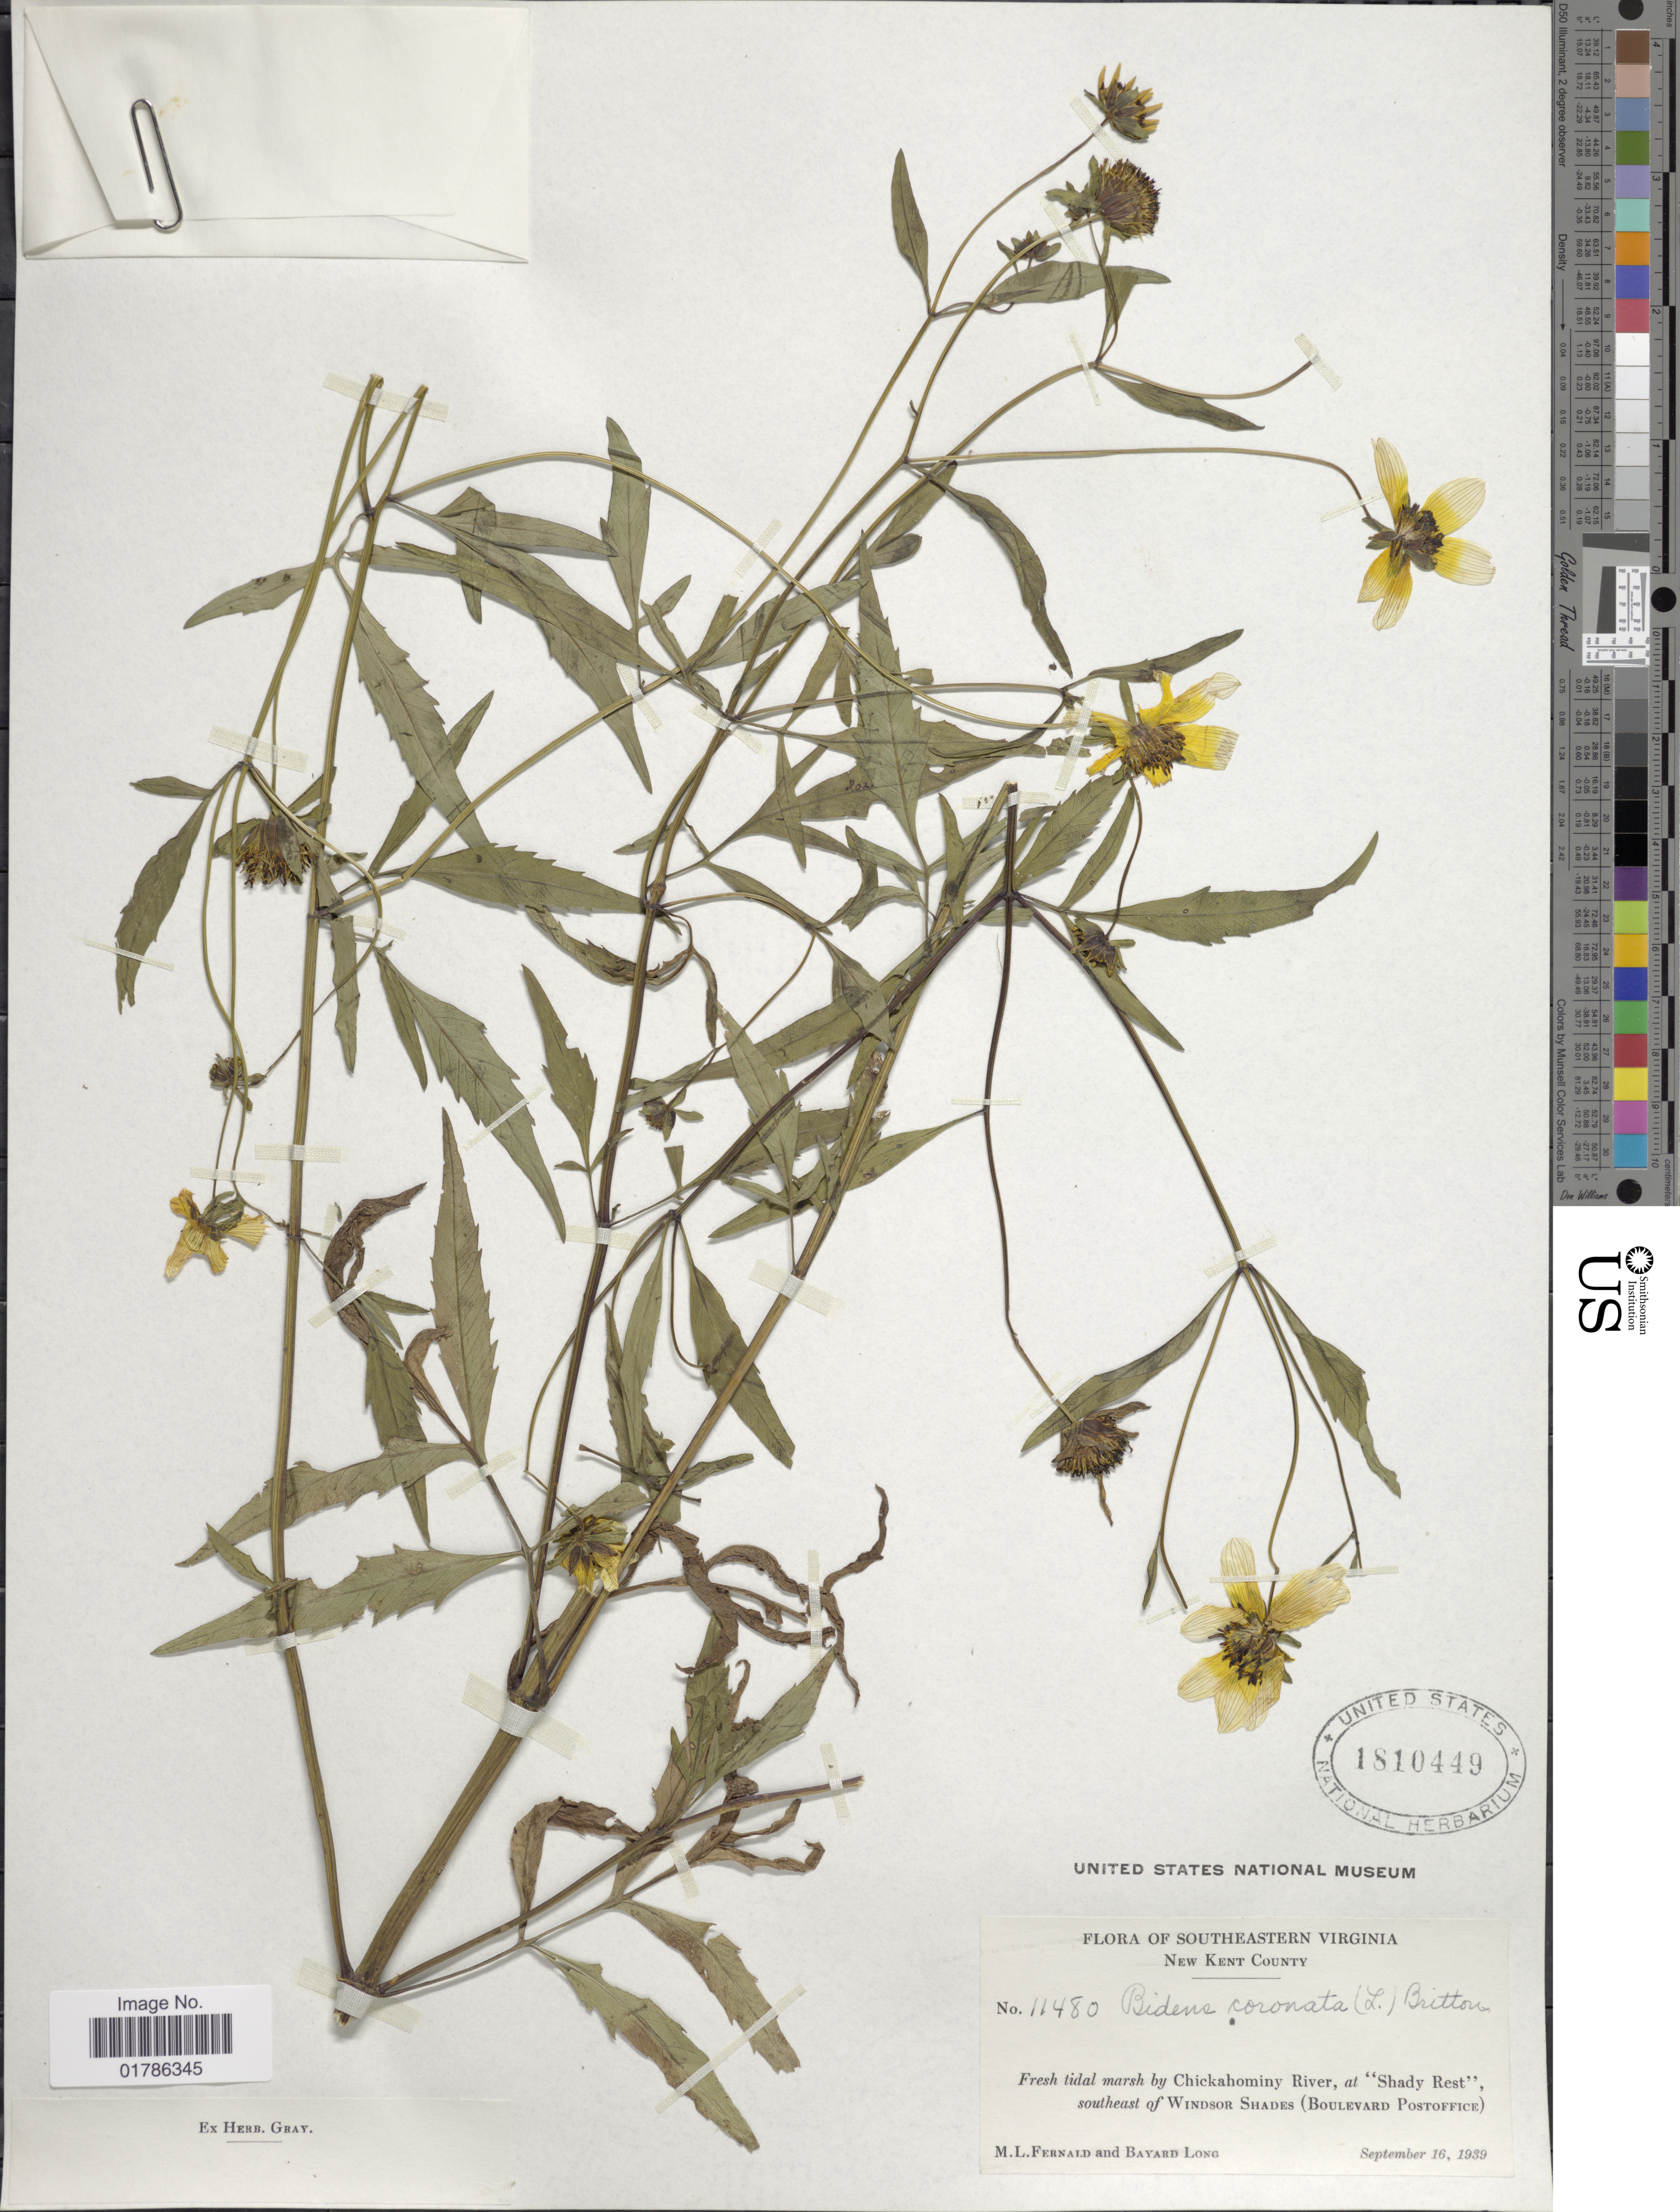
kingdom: Plantae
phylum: Tracheophyta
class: Magnoliopsida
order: Asterales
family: Asteraceae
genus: Bidens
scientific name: Bidens coronata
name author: (L.) Britton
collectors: M. L. Fernald & B. Long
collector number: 11480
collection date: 1939-09-16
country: United States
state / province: Virginia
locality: Southeastern Virginia, fresh tidal marsh by Chickahominy River, at "Shady Rest", southeast of Windsor Shades (Boulevard Postoffice)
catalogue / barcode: US 1810449